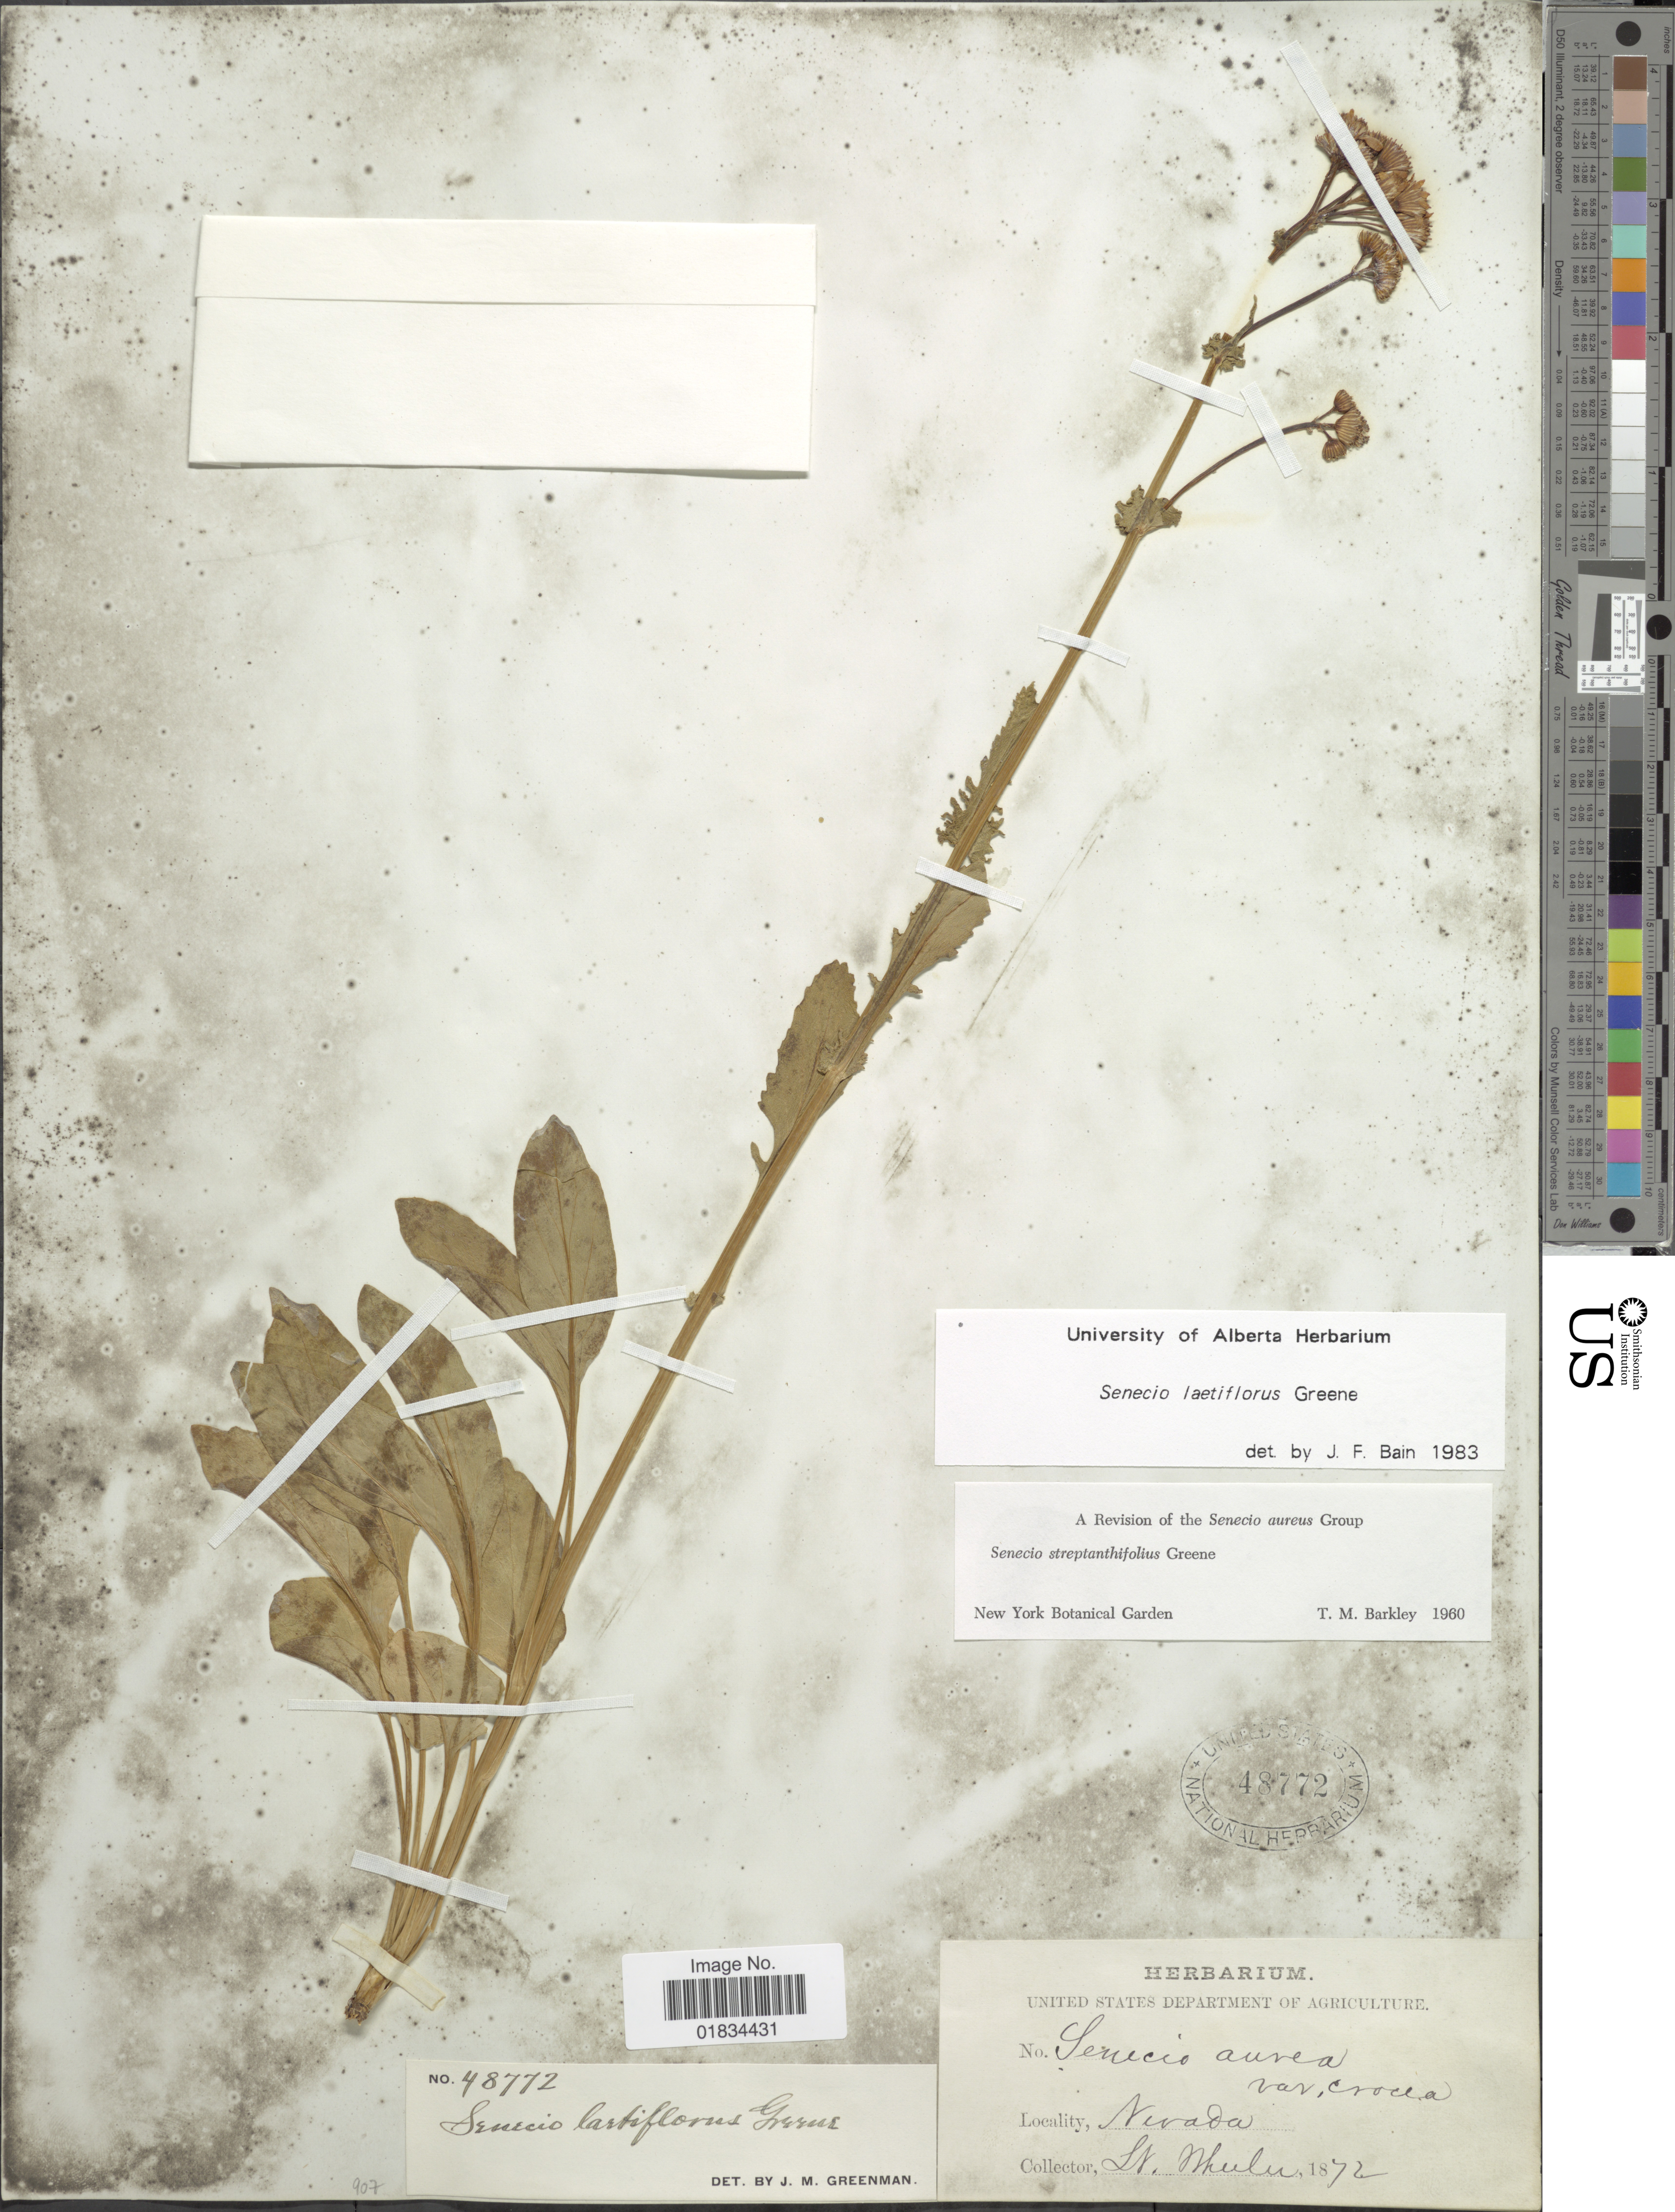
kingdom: Plantae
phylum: Tracheophyta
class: Magnoliopsida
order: Asterales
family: Asteraceae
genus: Senecio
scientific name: Senecio laetiflorus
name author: Greene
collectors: L. Wheeler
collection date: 1872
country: United States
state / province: Nevada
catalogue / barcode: US 48772